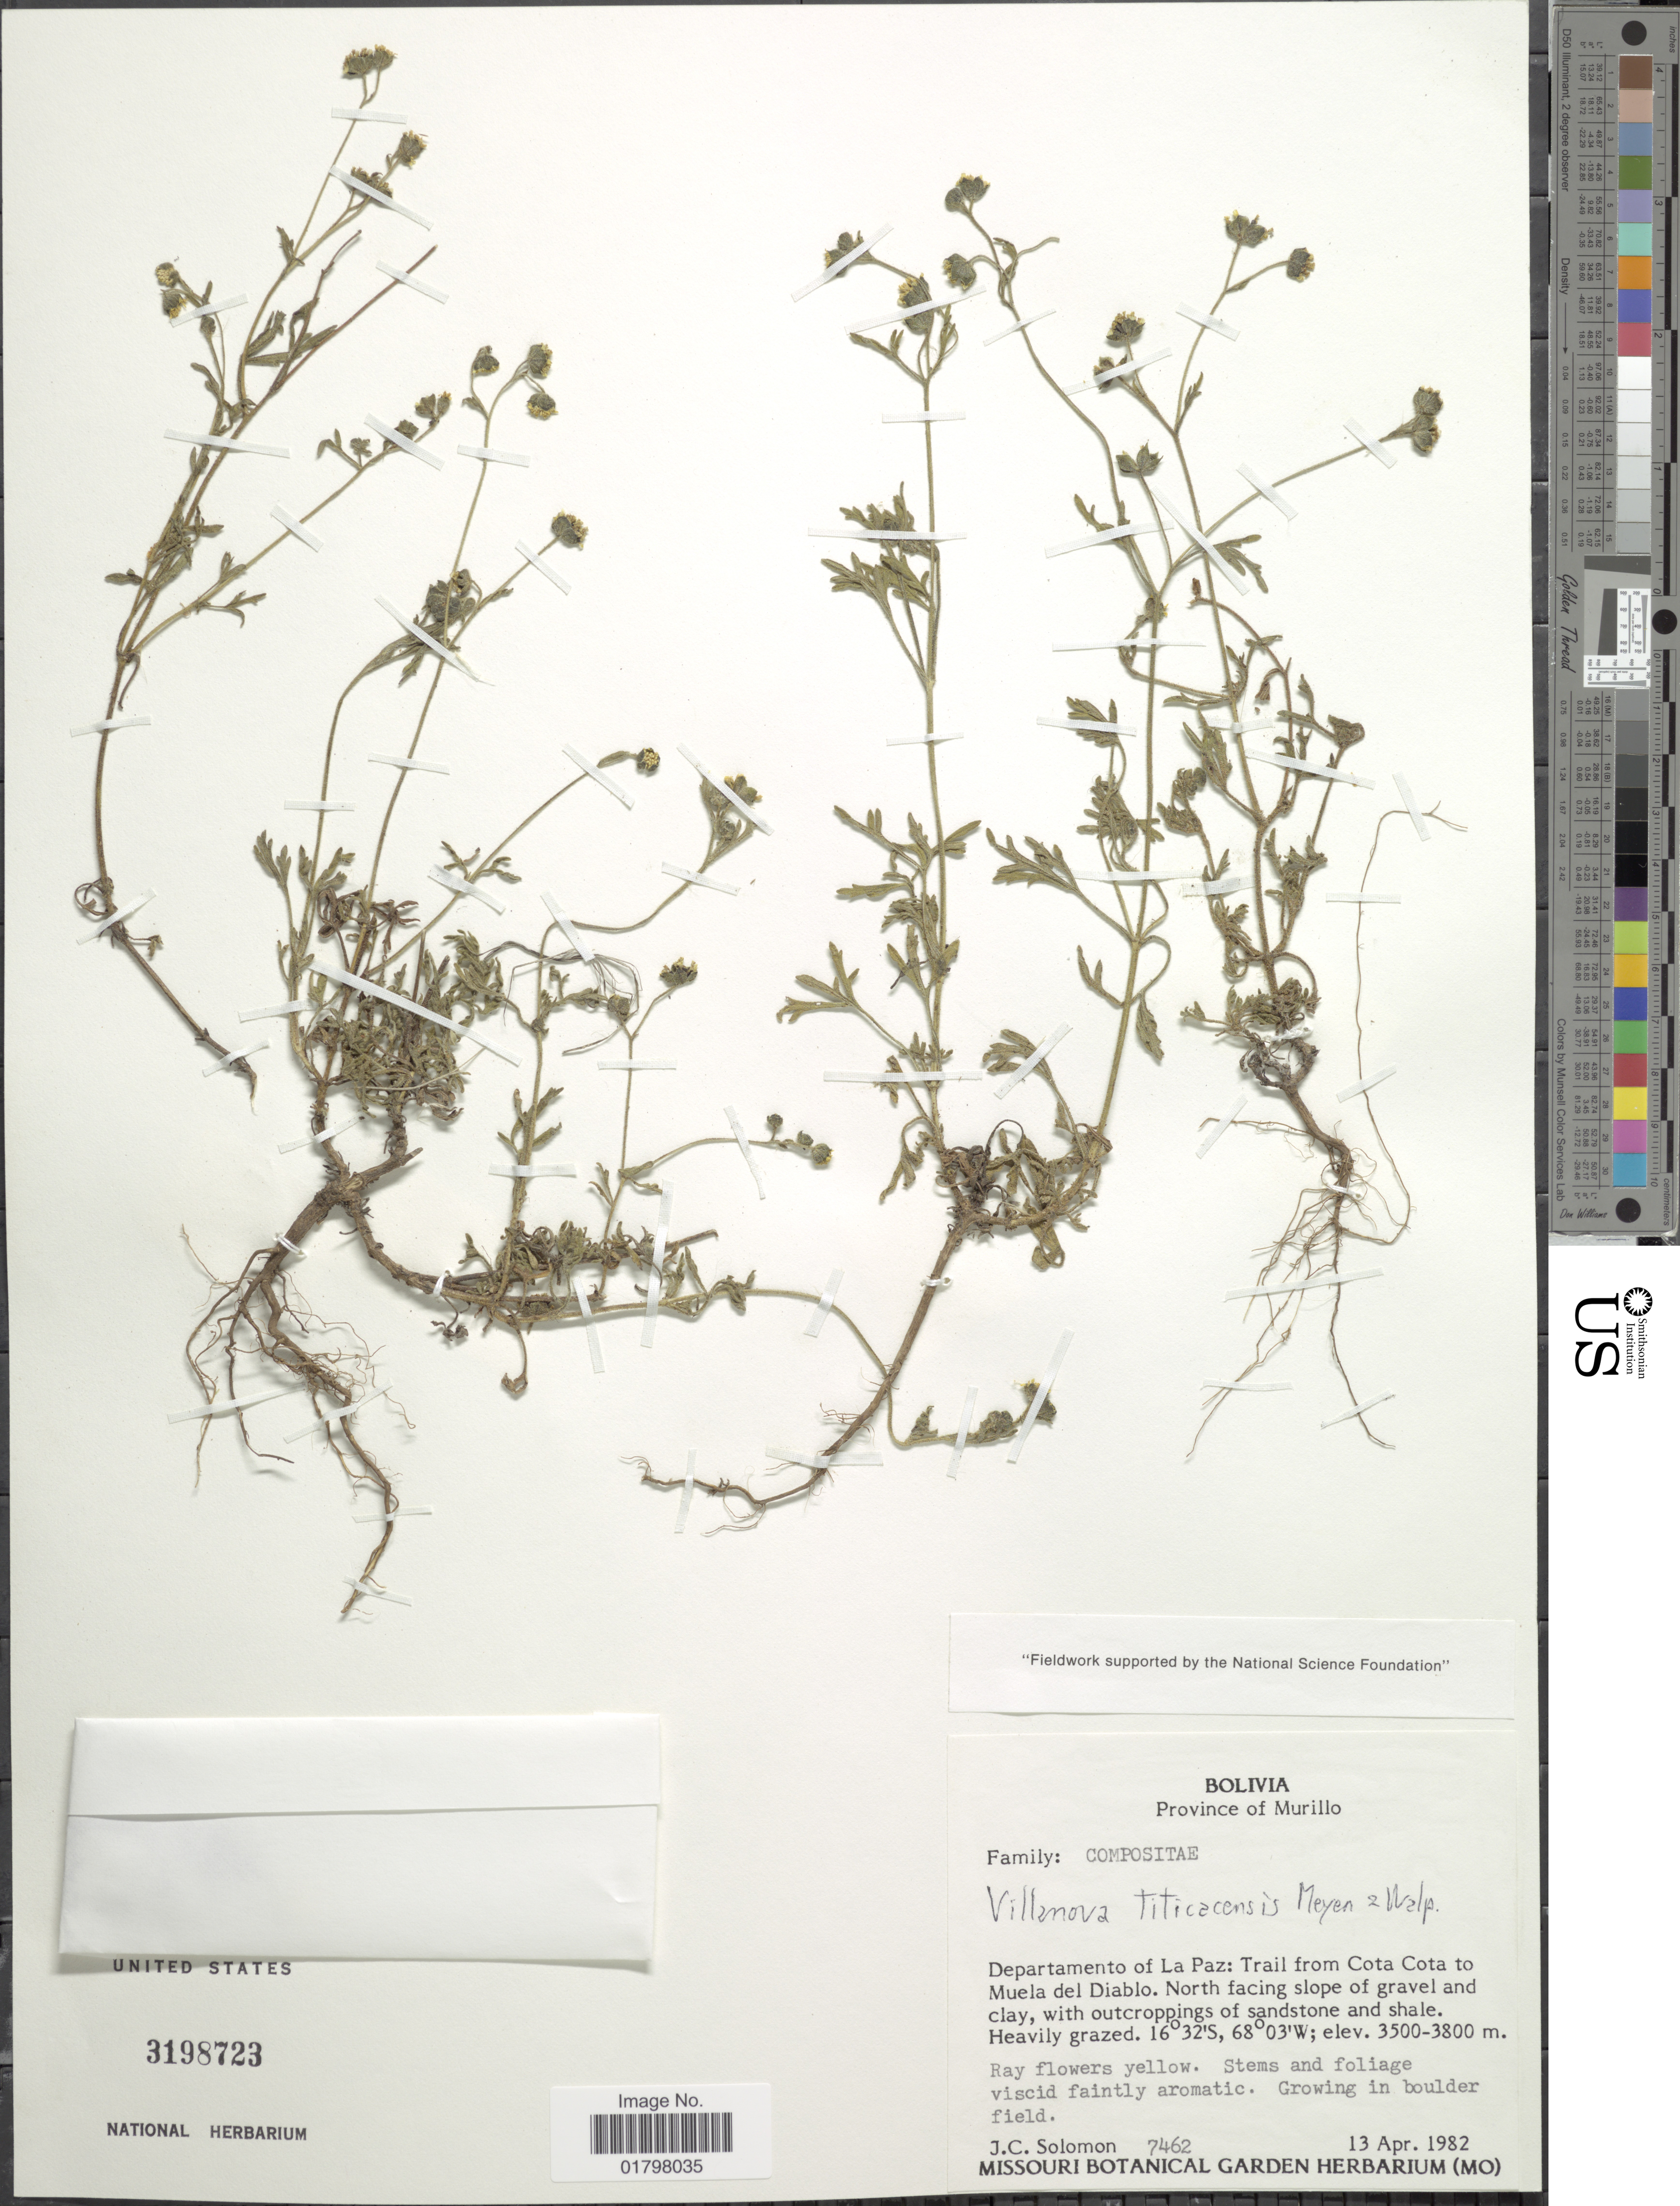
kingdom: Plantae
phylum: Tracheophyta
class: Magnoliopsida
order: Asterales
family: Asteraceae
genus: Vasquesia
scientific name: Vasquesia titicacensis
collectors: J. C. Solomon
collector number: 7462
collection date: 1982-04-13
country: Bolivia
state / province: La Paz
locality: Province of Murillo. Departamento of La Paz: Trail from Cota Cota to Muela del Diablo. North facing slope of gravel and clay, with outcropping of sandstone and shale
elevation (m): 3500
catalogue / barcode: US 3198723